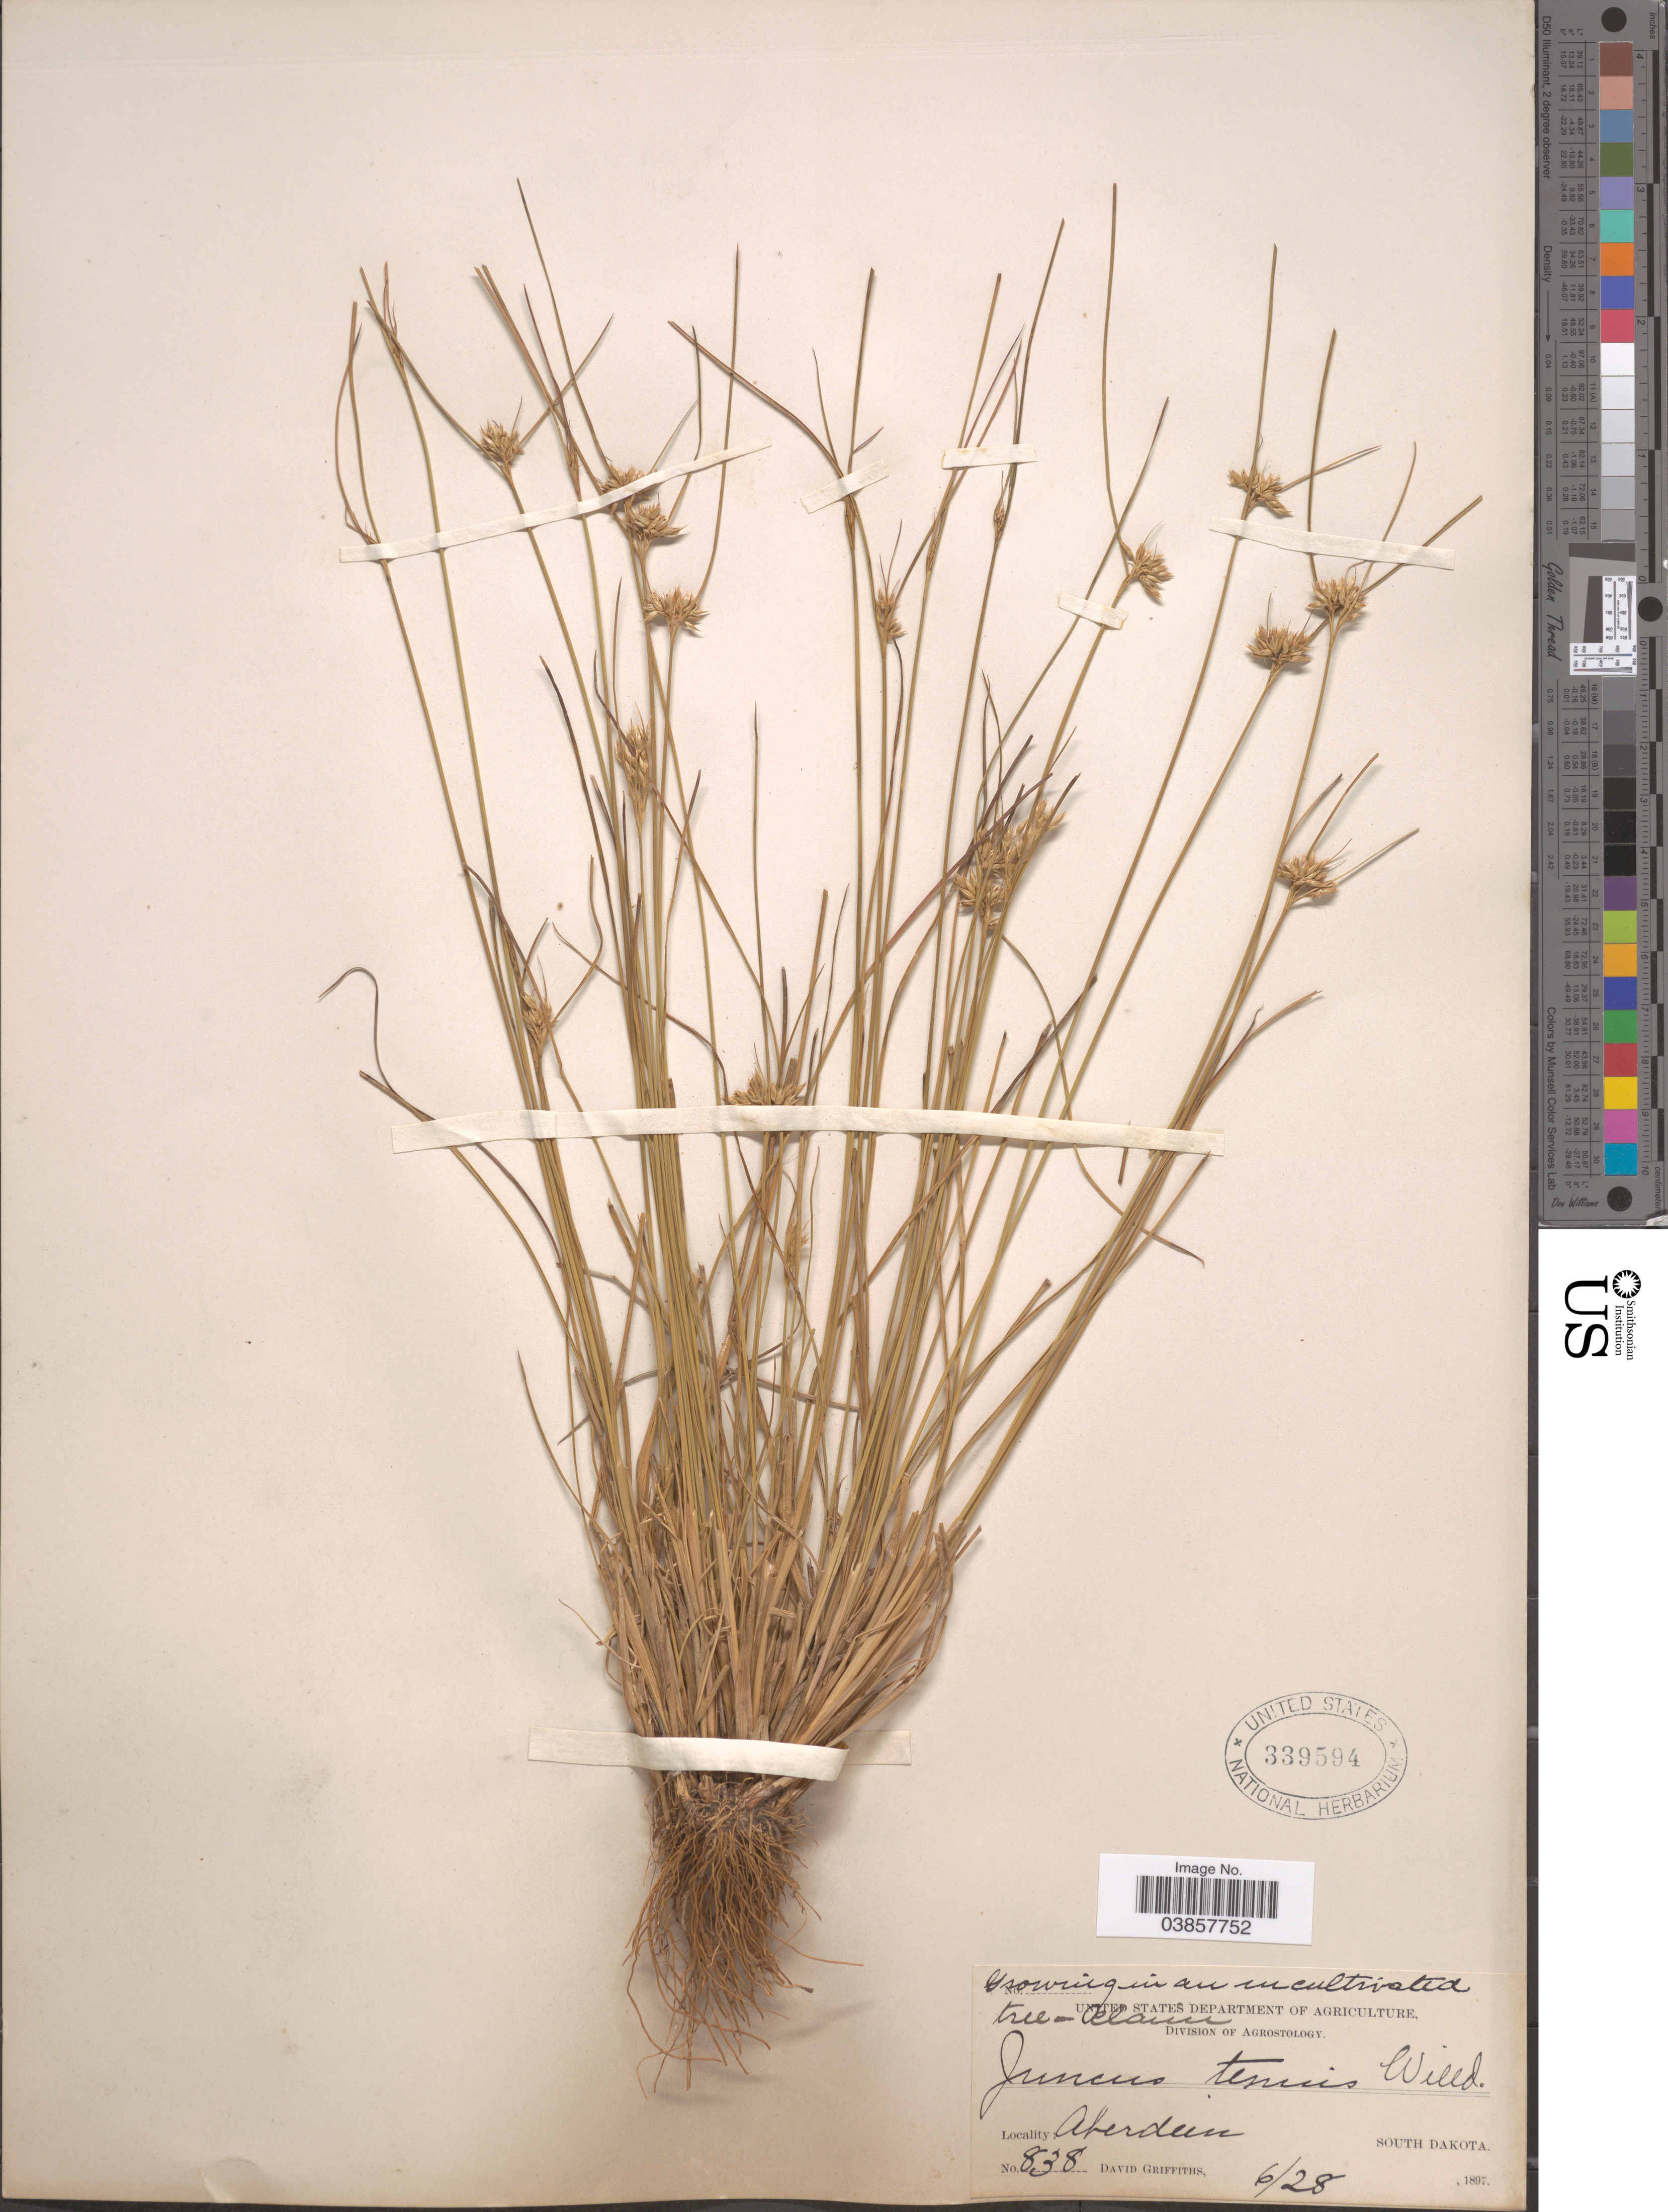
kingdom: Plantae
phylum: Tracheophyta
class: Liliopsida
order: Poales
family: Juncaceae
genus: Juncus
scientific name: Juncus tenuis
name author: Willd.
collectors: D. Griffiths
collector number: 838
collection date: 1897-06-28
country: United States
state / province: South Dakota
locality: Aberdeen.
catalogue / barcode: US 339594